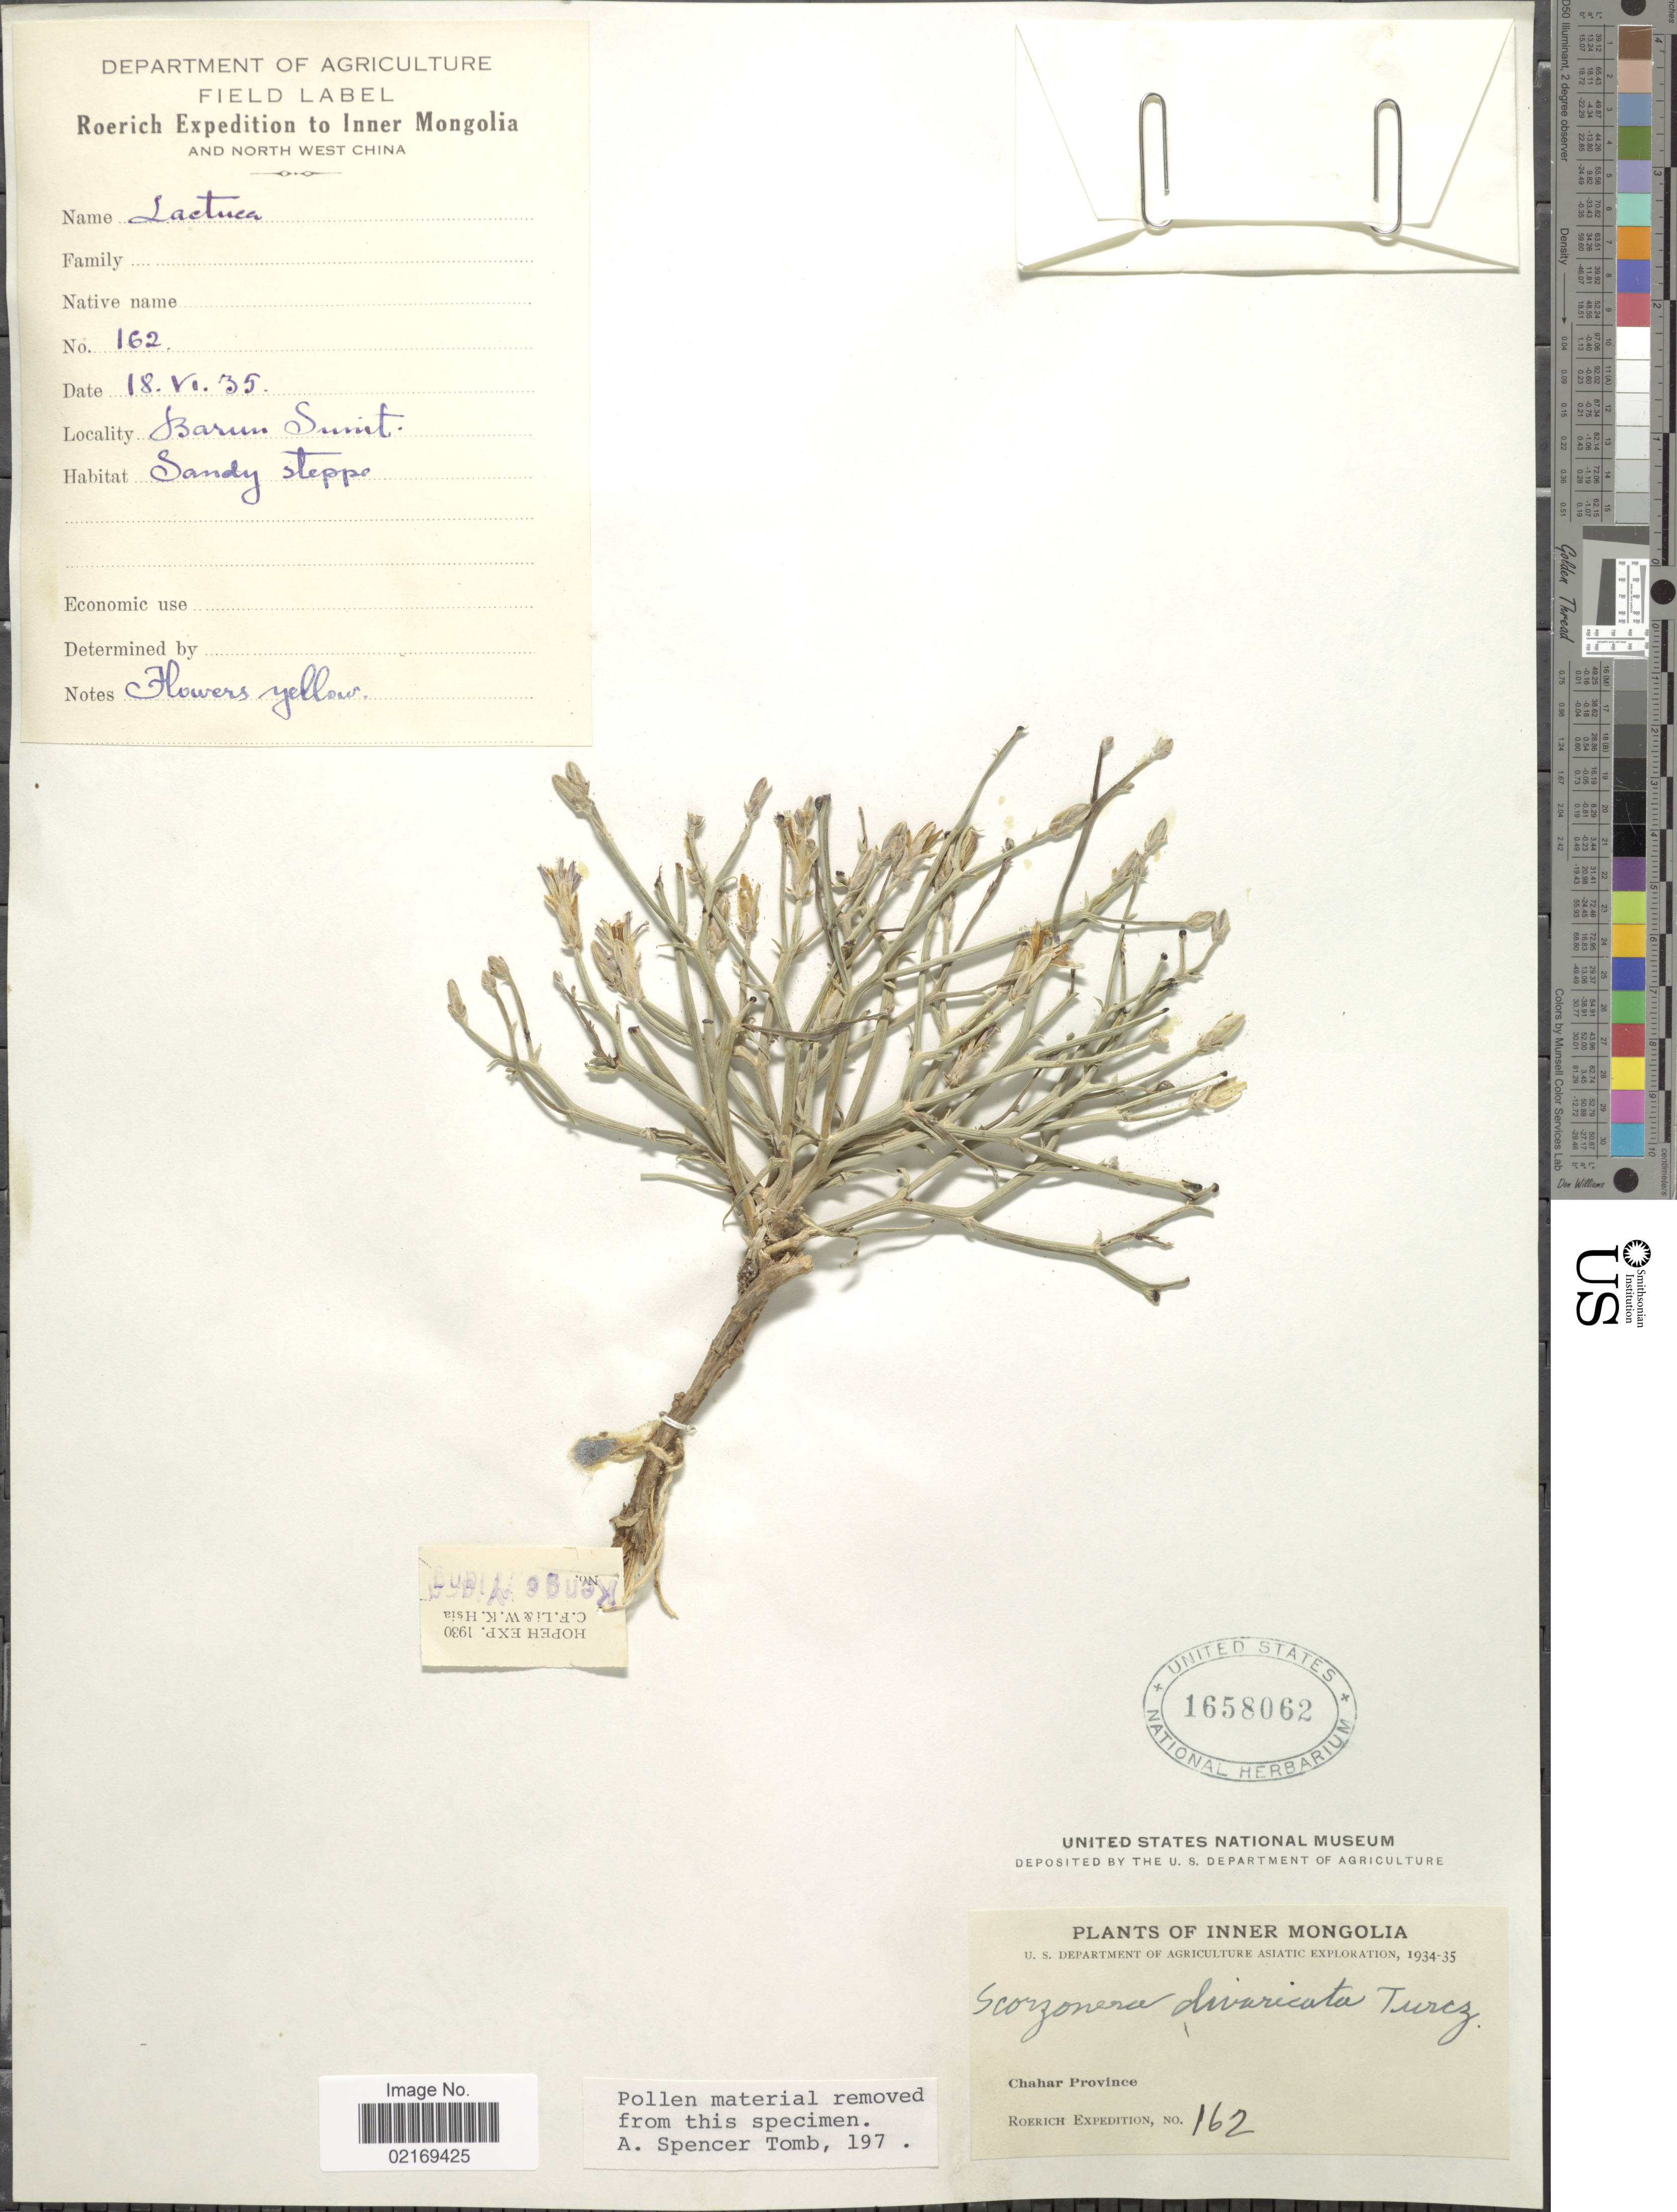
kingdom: Plantae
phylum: Tracheophyta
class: Magnoliopsida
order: Asterales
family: Asteraceae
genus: Scorzonera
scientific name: Scorzonera divaricata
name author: Turcz.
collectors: Roerich Expedition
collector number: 162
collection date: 1934/1935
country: China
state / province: Nei Monggol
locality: Inner Mongolia, Chahar Province.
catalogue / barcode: US 1658062